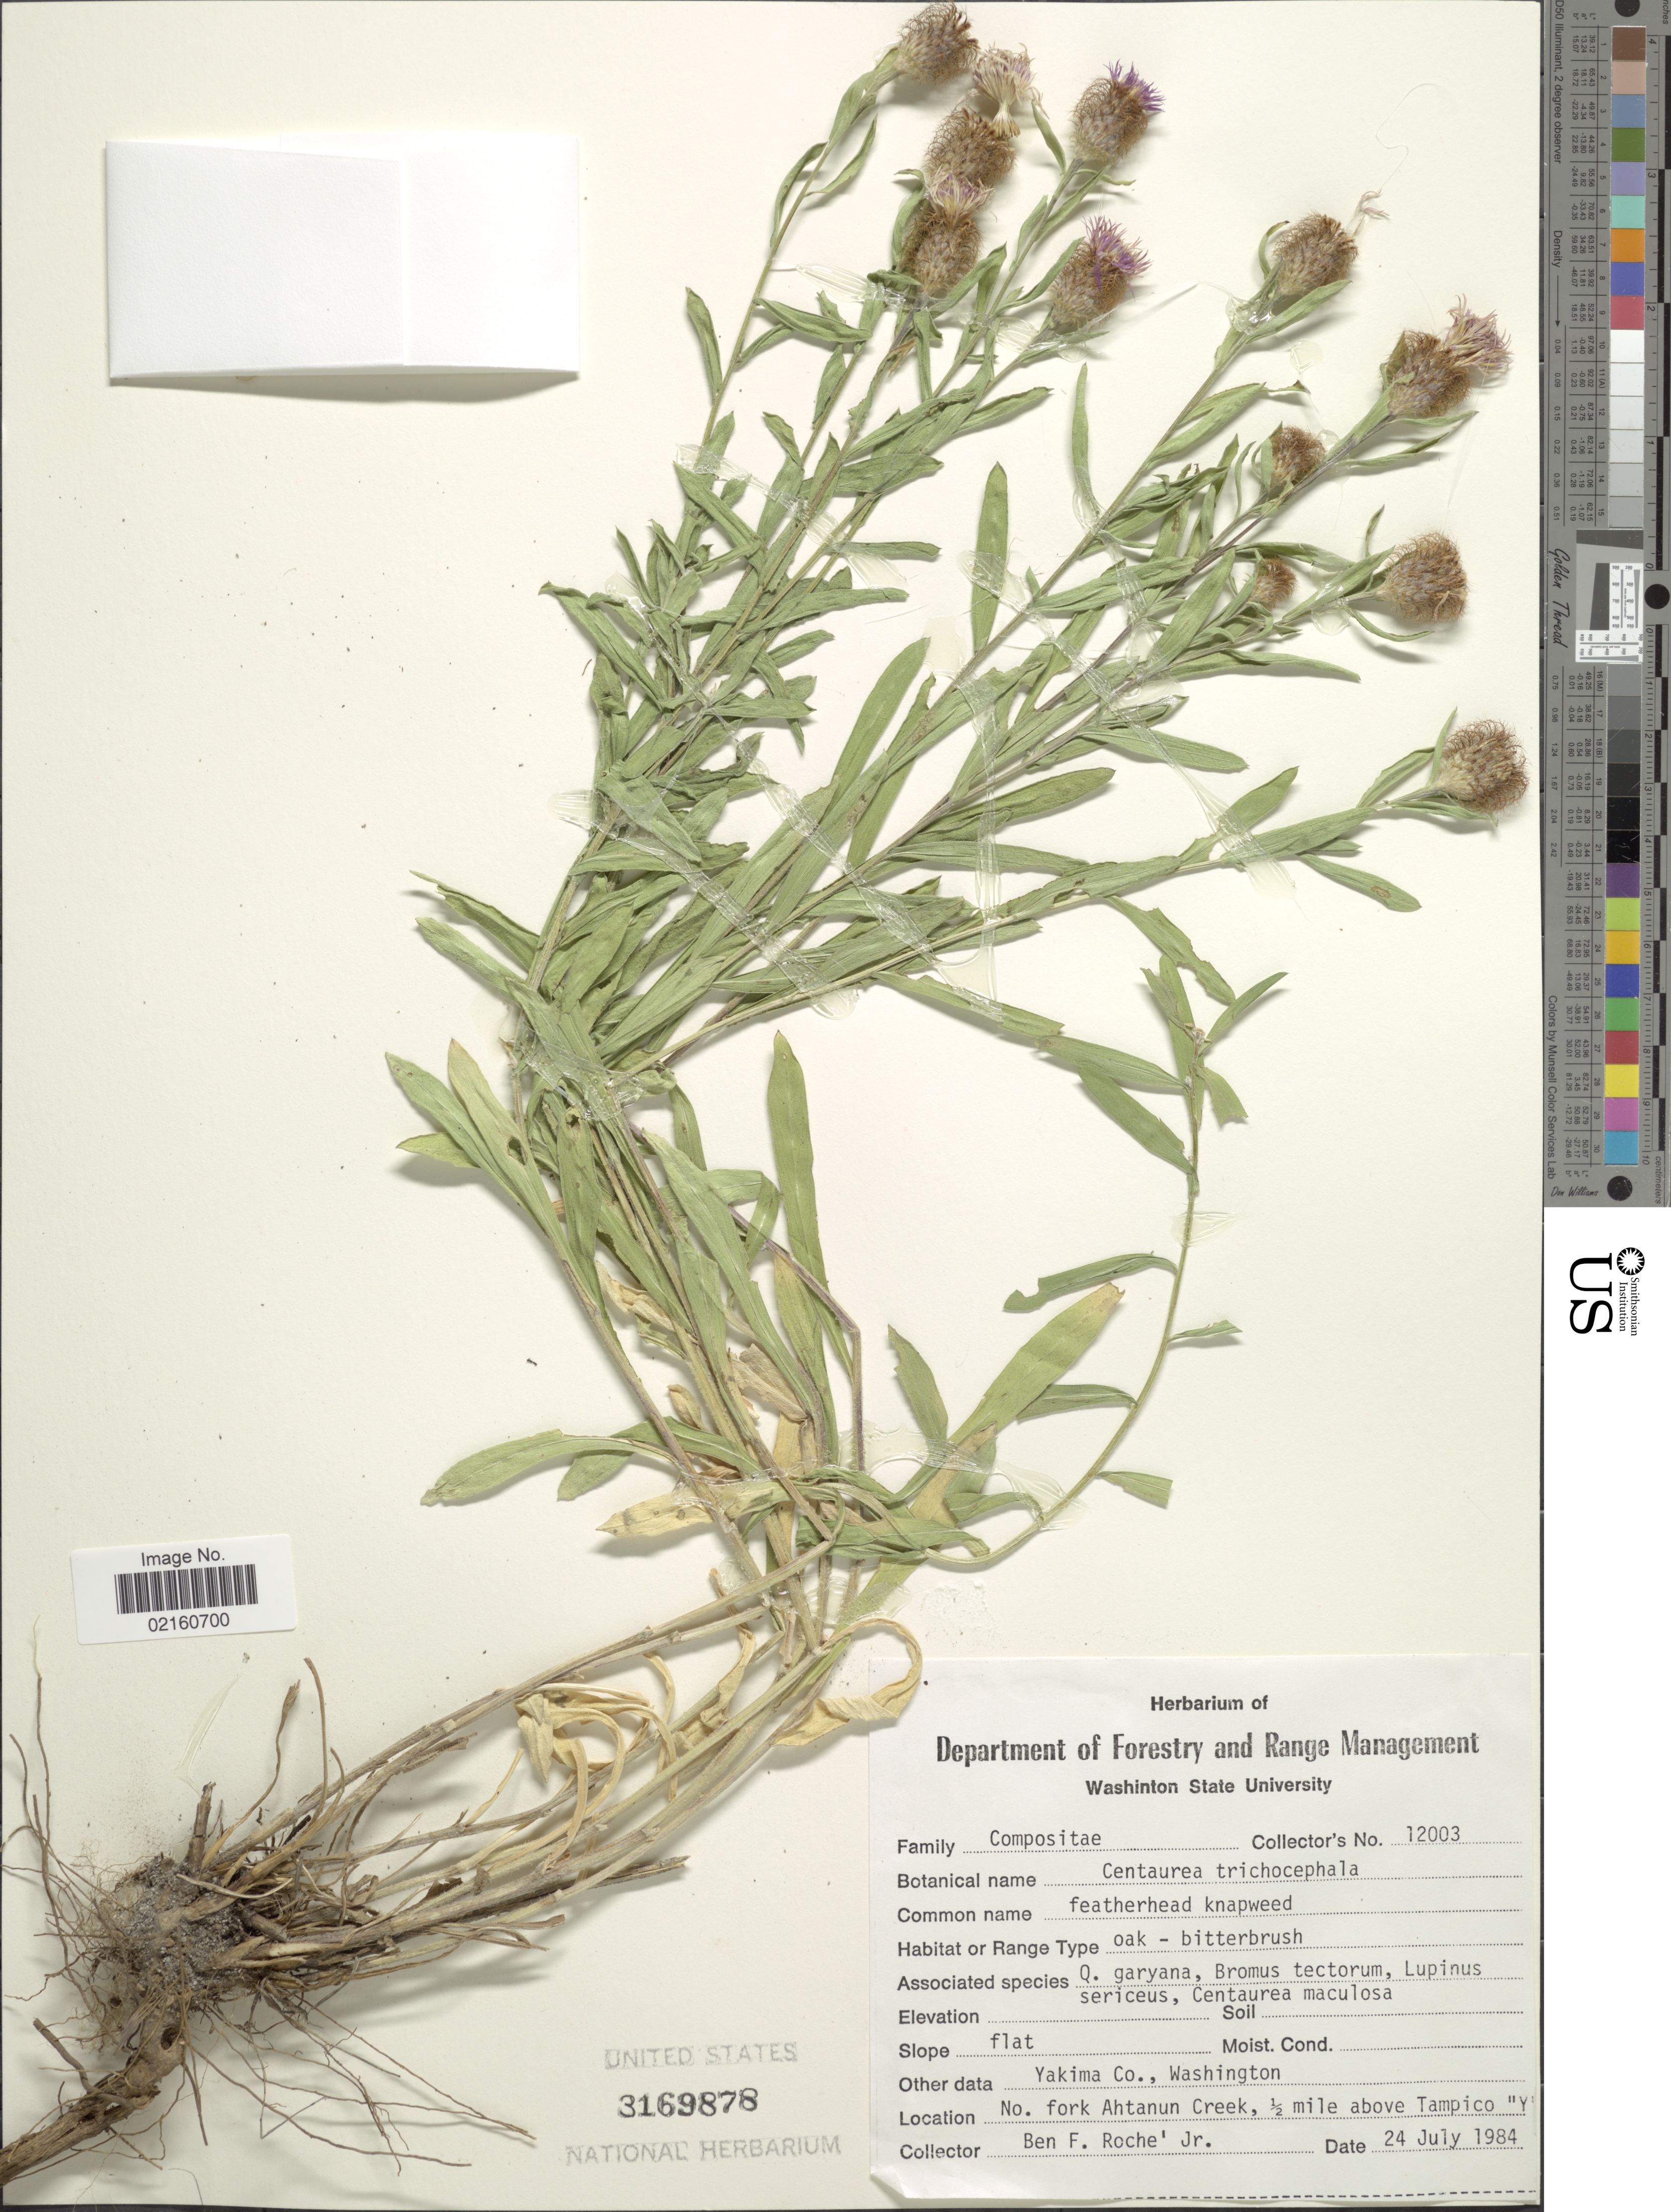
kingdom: Plantae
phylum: Tracheophyta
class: Magnoliopsida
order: Asterales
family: Asteraceae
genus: Centaurea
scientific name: Centaurea trichocephala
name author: M. Bieb. ex Willd.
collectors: B. Roche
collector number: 12003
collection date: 1984-07-24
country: United States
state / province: Washington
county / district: Yakima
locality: Yakima Co., No. fork Ahtanun Creek, ½ mile above Tampico 'Y'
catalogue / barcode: US 3169878